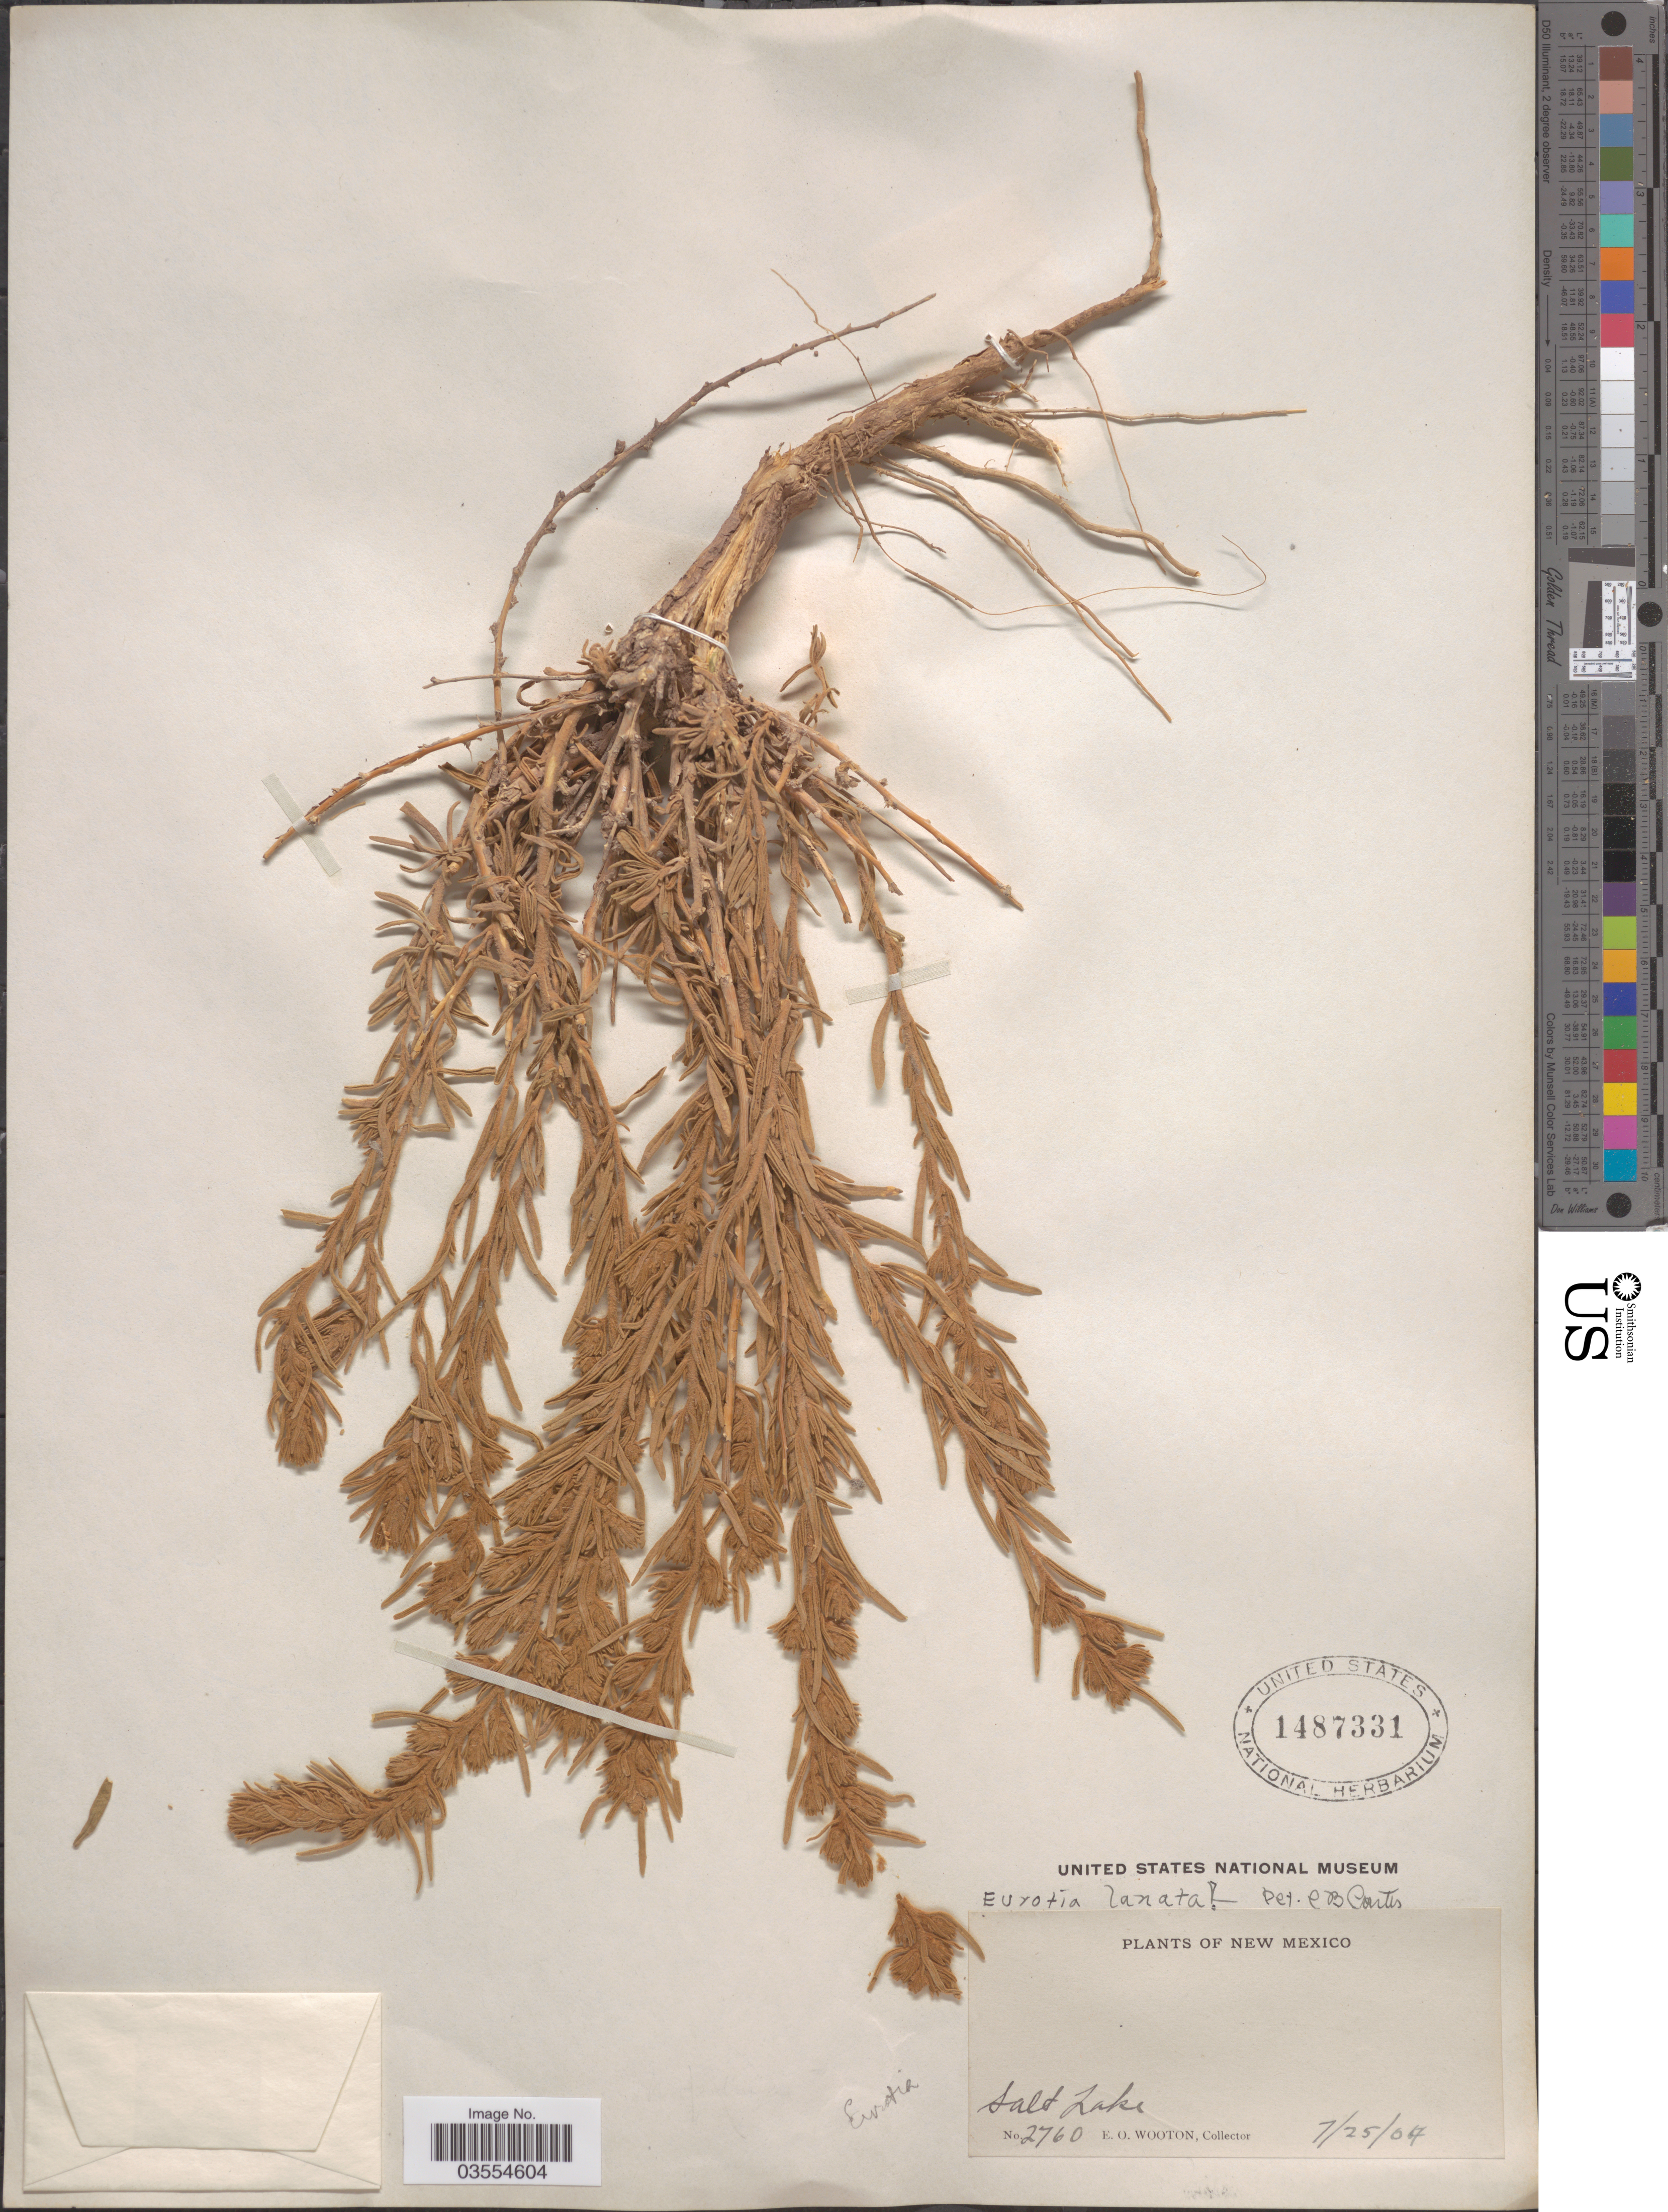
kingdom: Plantae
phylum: Tracheophyta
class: Magnoliopsida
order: Caryophyllales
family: Amaranthaceae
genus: Krascheninnikovia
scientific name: Krascheninnikovia lanata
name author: (Pursh) A. Meeuse & A.Smit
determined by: U.S. National Herbarium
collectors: E. O. Wooton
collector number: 2760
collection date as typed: Transcribed d/m/y: 25/7/4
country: United States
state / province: New Mexico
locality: Salt Lake.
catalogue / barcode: US 1487331